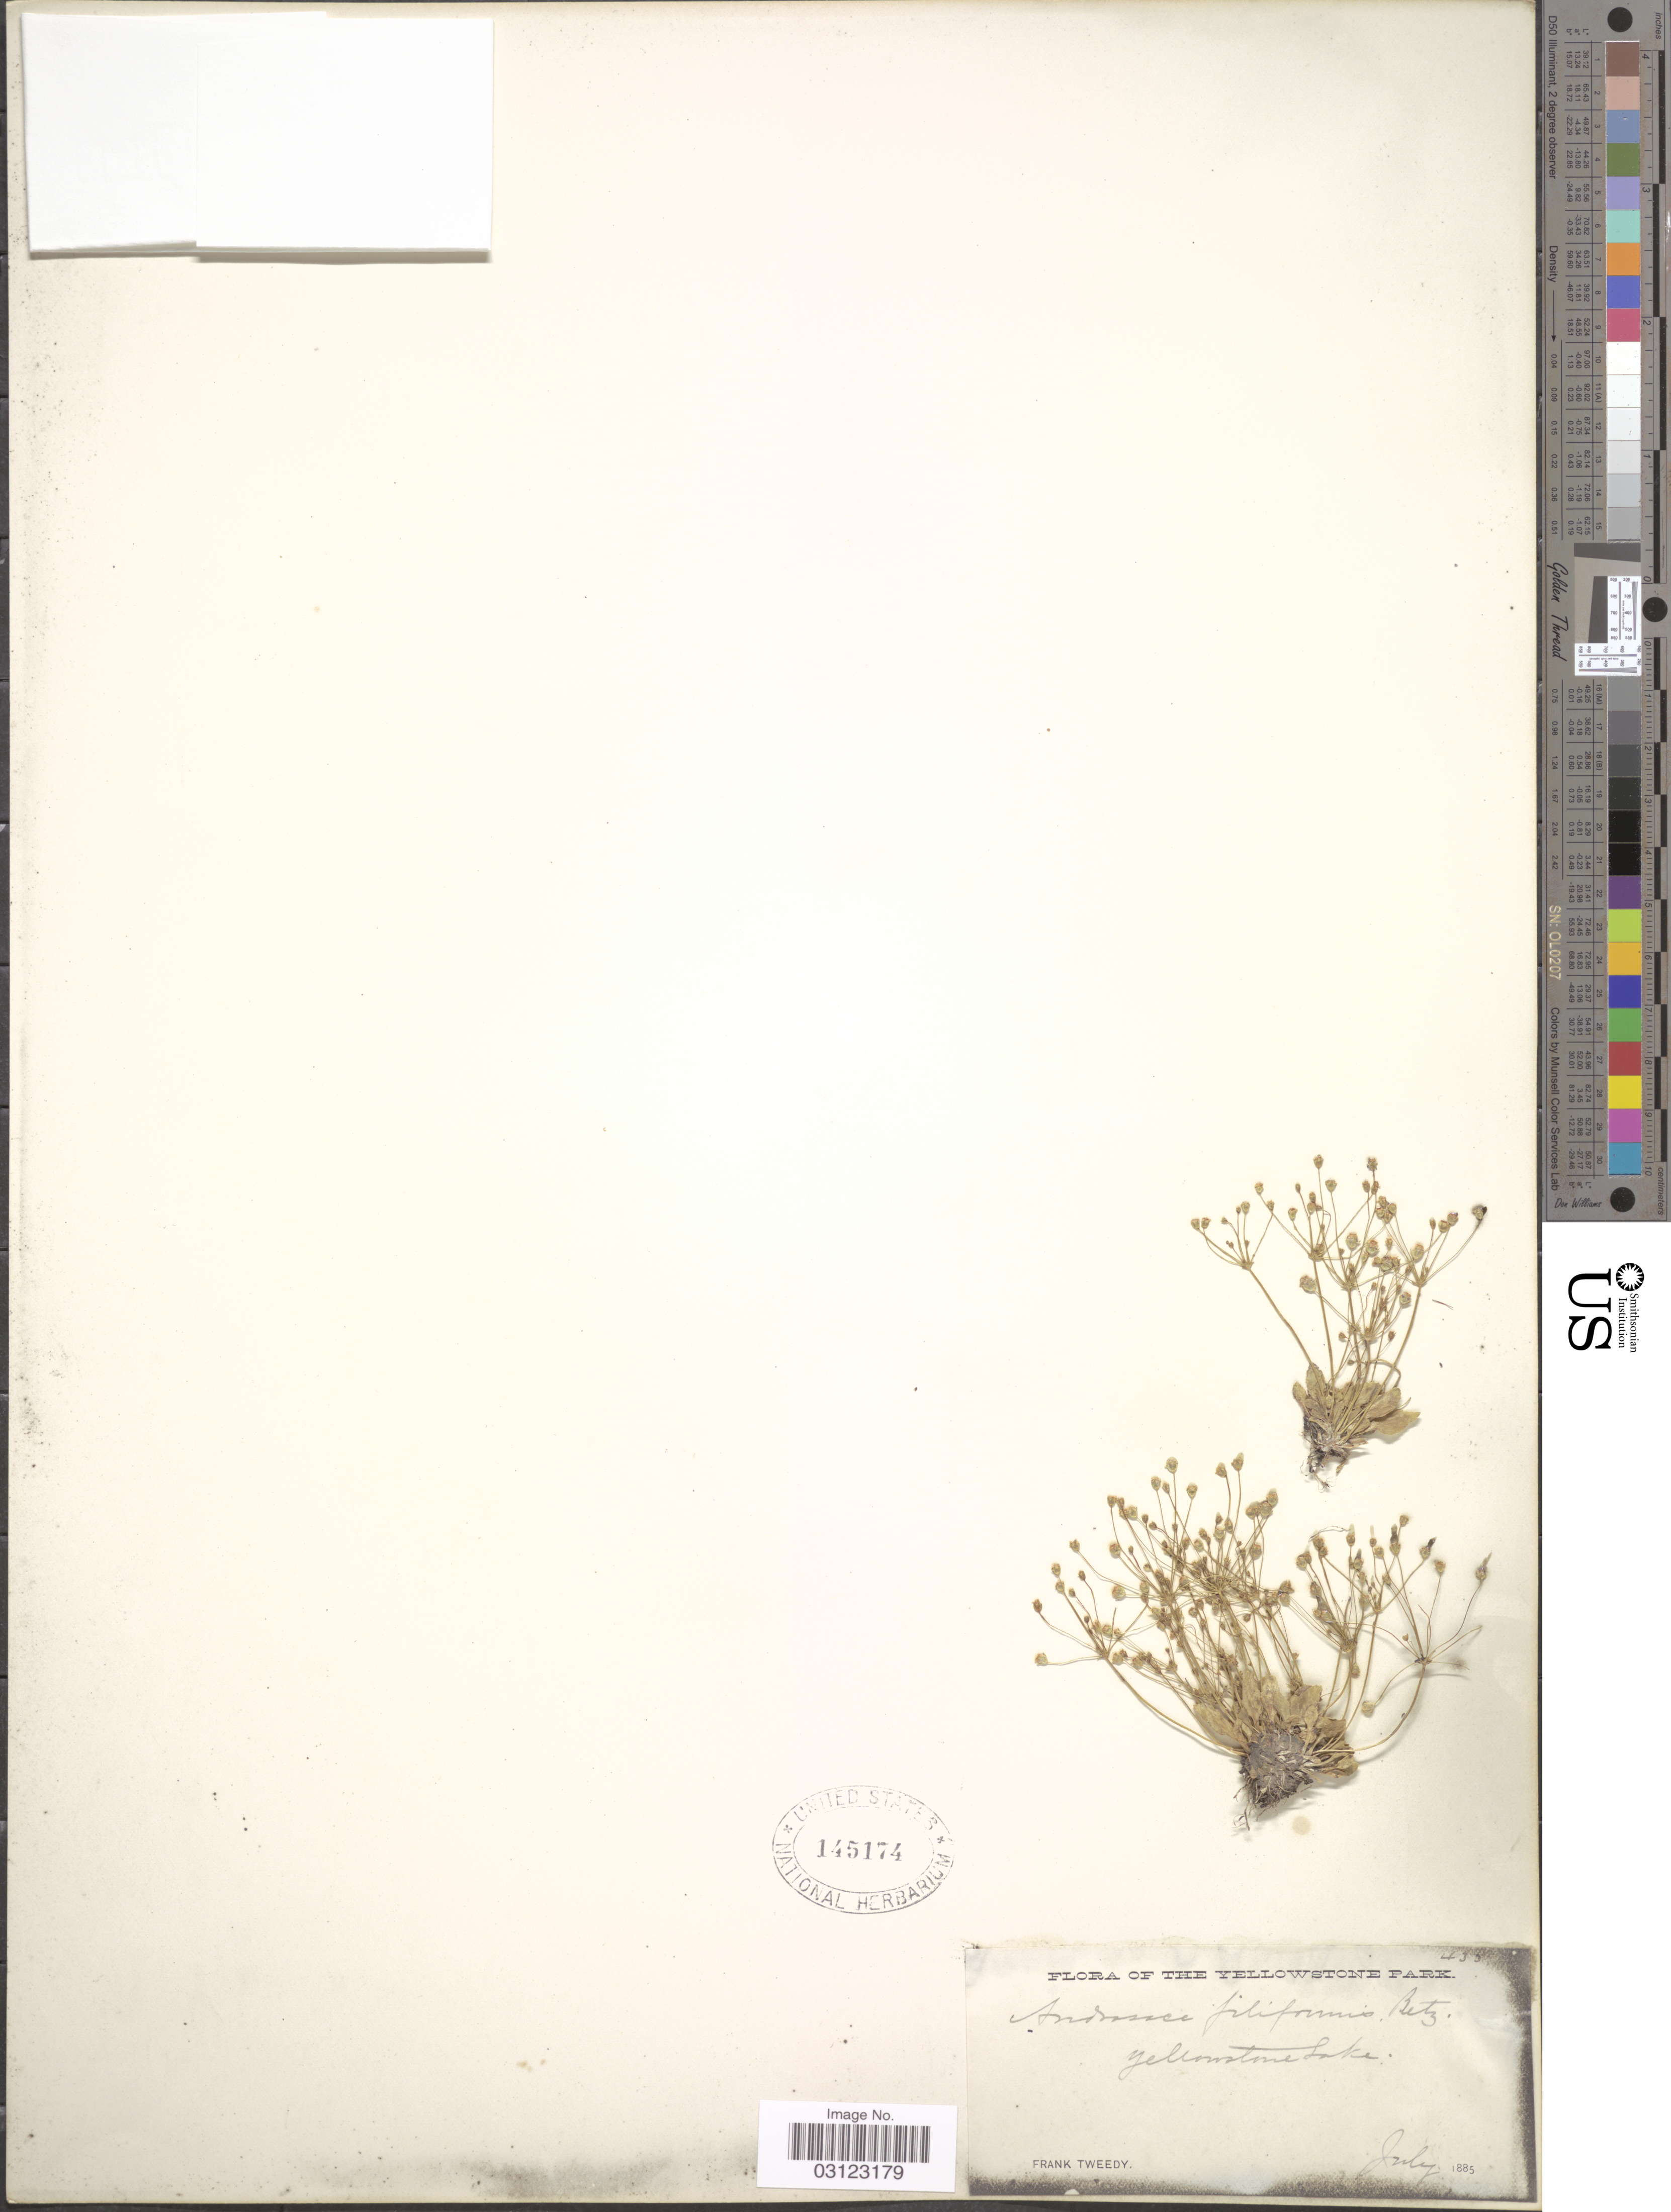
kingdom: Plantae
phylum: Tracheophyta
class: Magnoliopsida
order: Ericales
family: Primulaceae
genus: Androsace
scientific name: Androsace filiformis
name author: Retz.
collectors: F. Tweedy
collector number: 435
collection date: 1885-07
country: United States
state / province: Wyoming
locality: The Yellowstone Park. Yellowstone Lake.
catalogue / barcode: US 145174